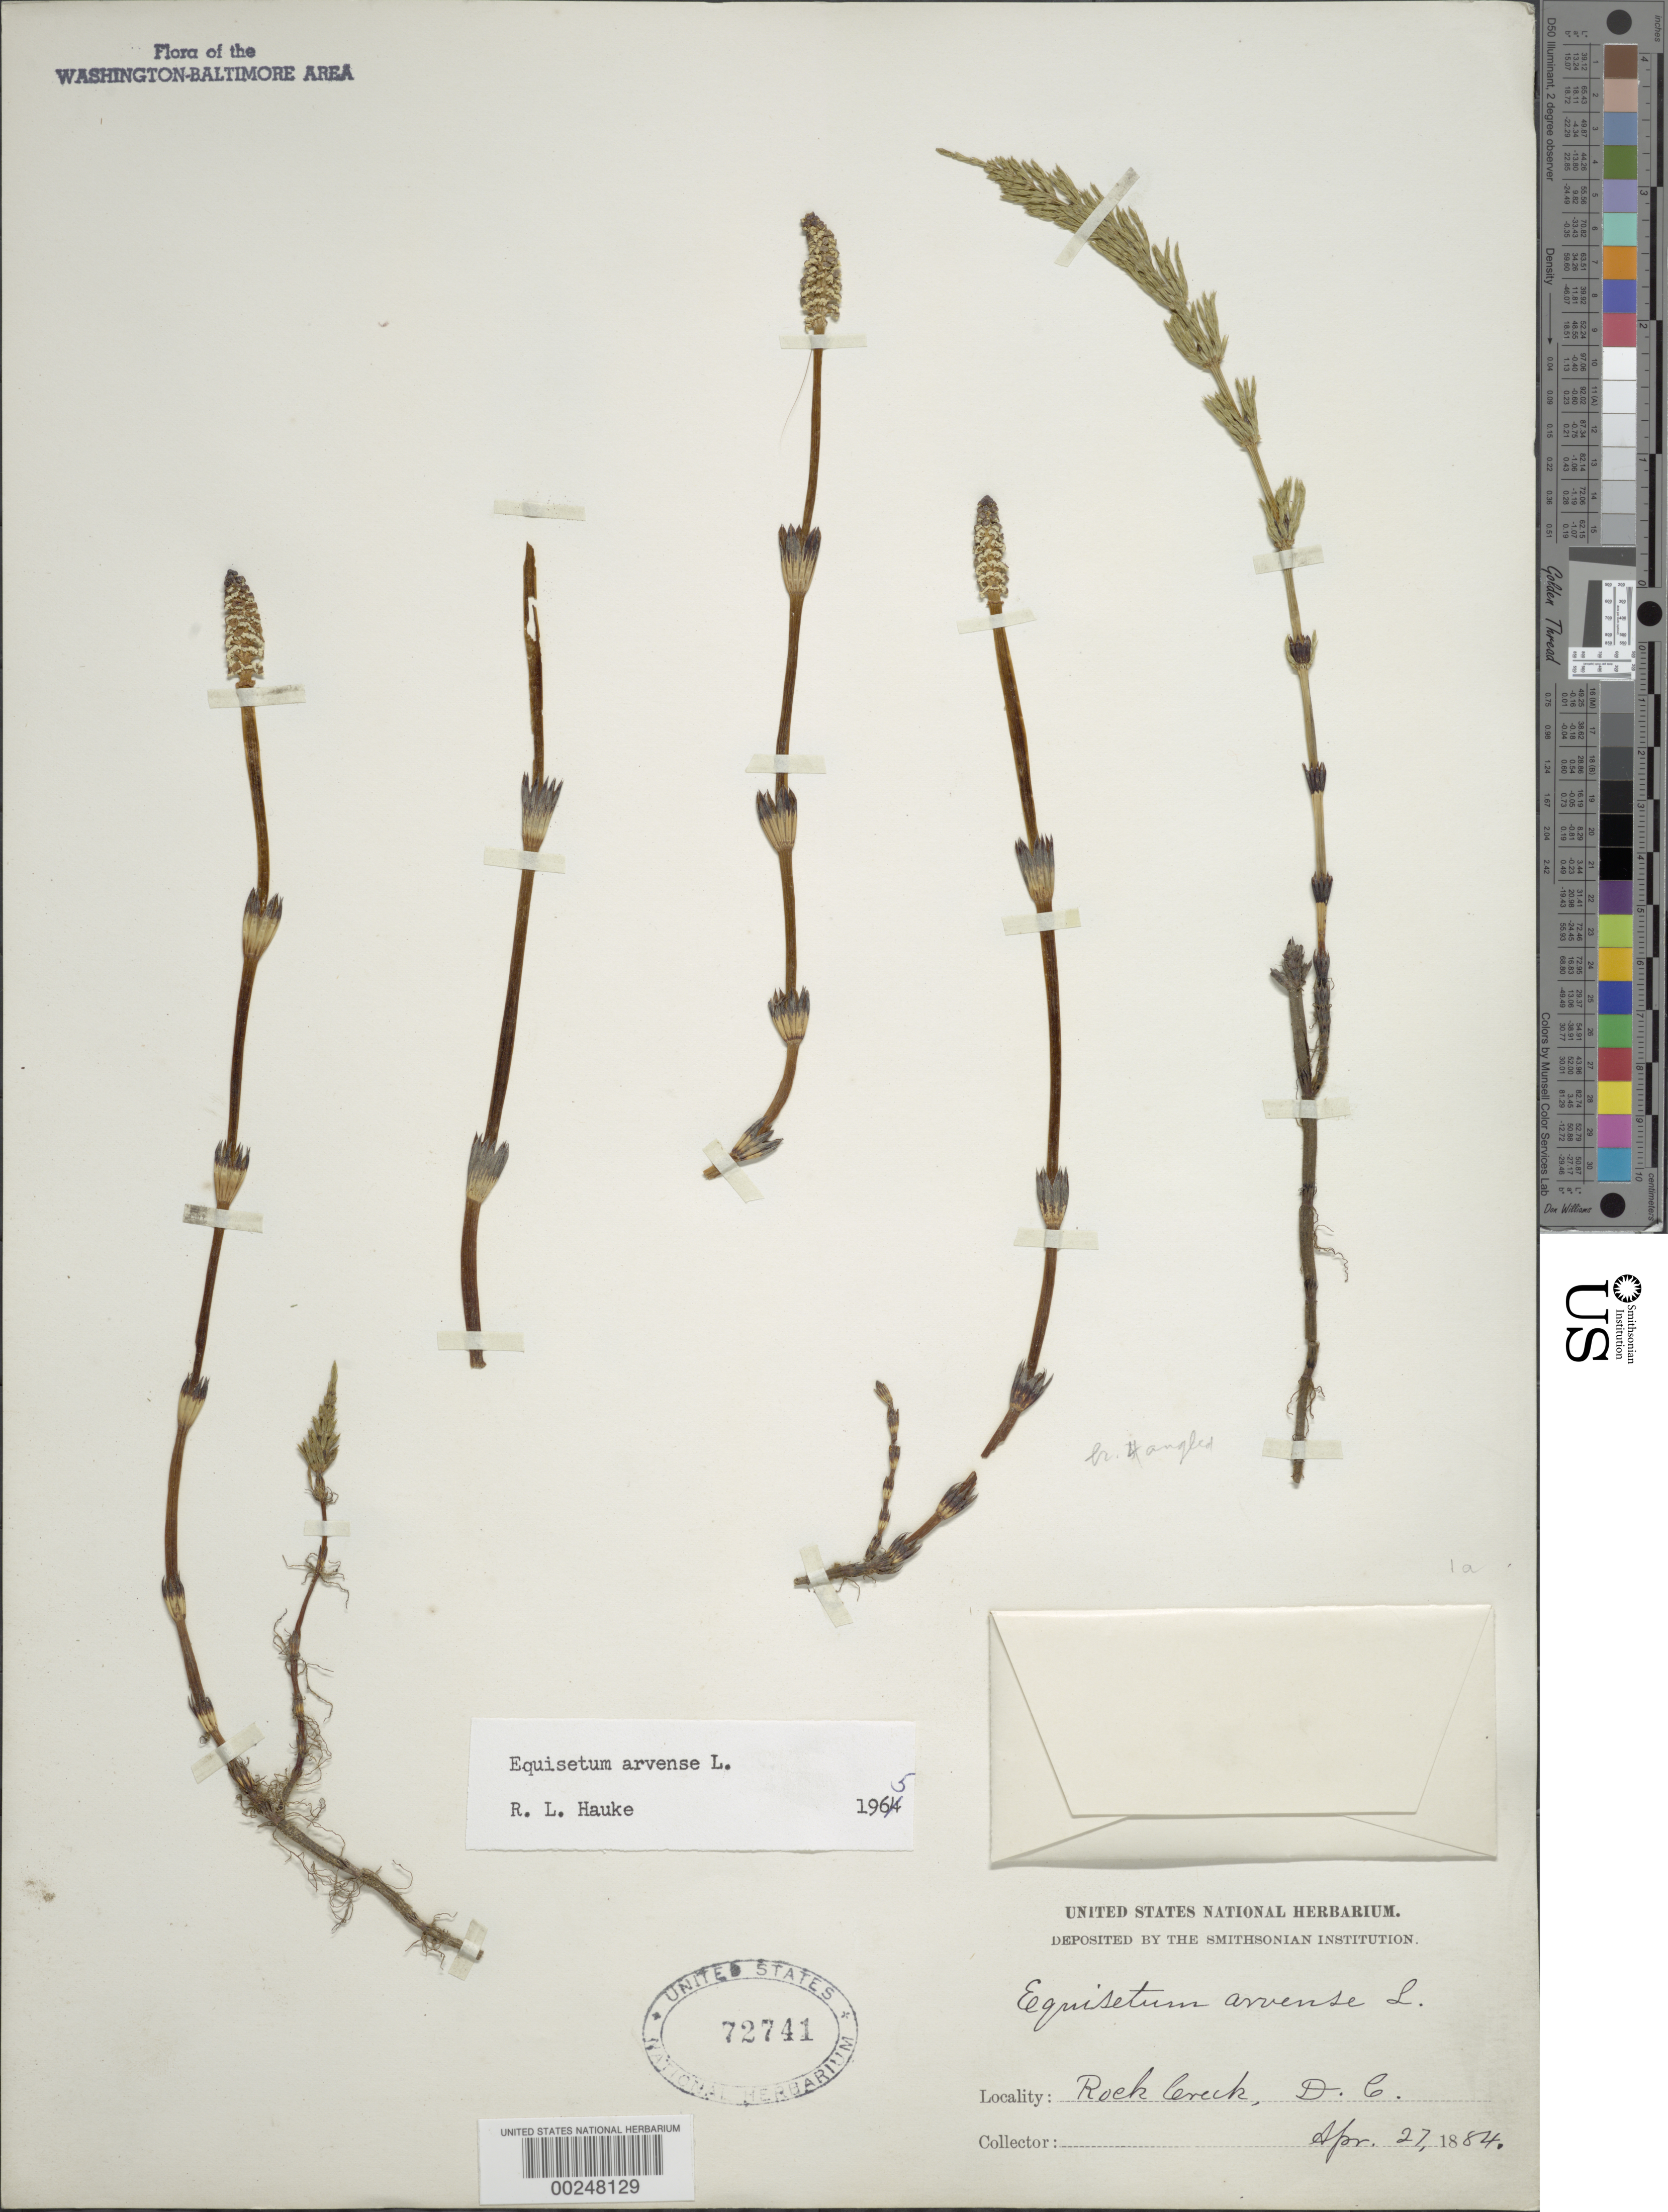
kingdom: Plantae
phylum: Tracheophyta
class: Polypodiopsida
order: Equisetales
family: Equisetaceae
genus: Equisetum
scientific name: Equisetum arvense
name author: L.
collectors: L. F. Ward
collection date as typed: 27 Apr 1884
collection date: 1884-04-27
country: United States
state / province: District of Columbia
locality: Rock Creek Rock Creek Park and Vicinity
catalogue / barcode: US 72741